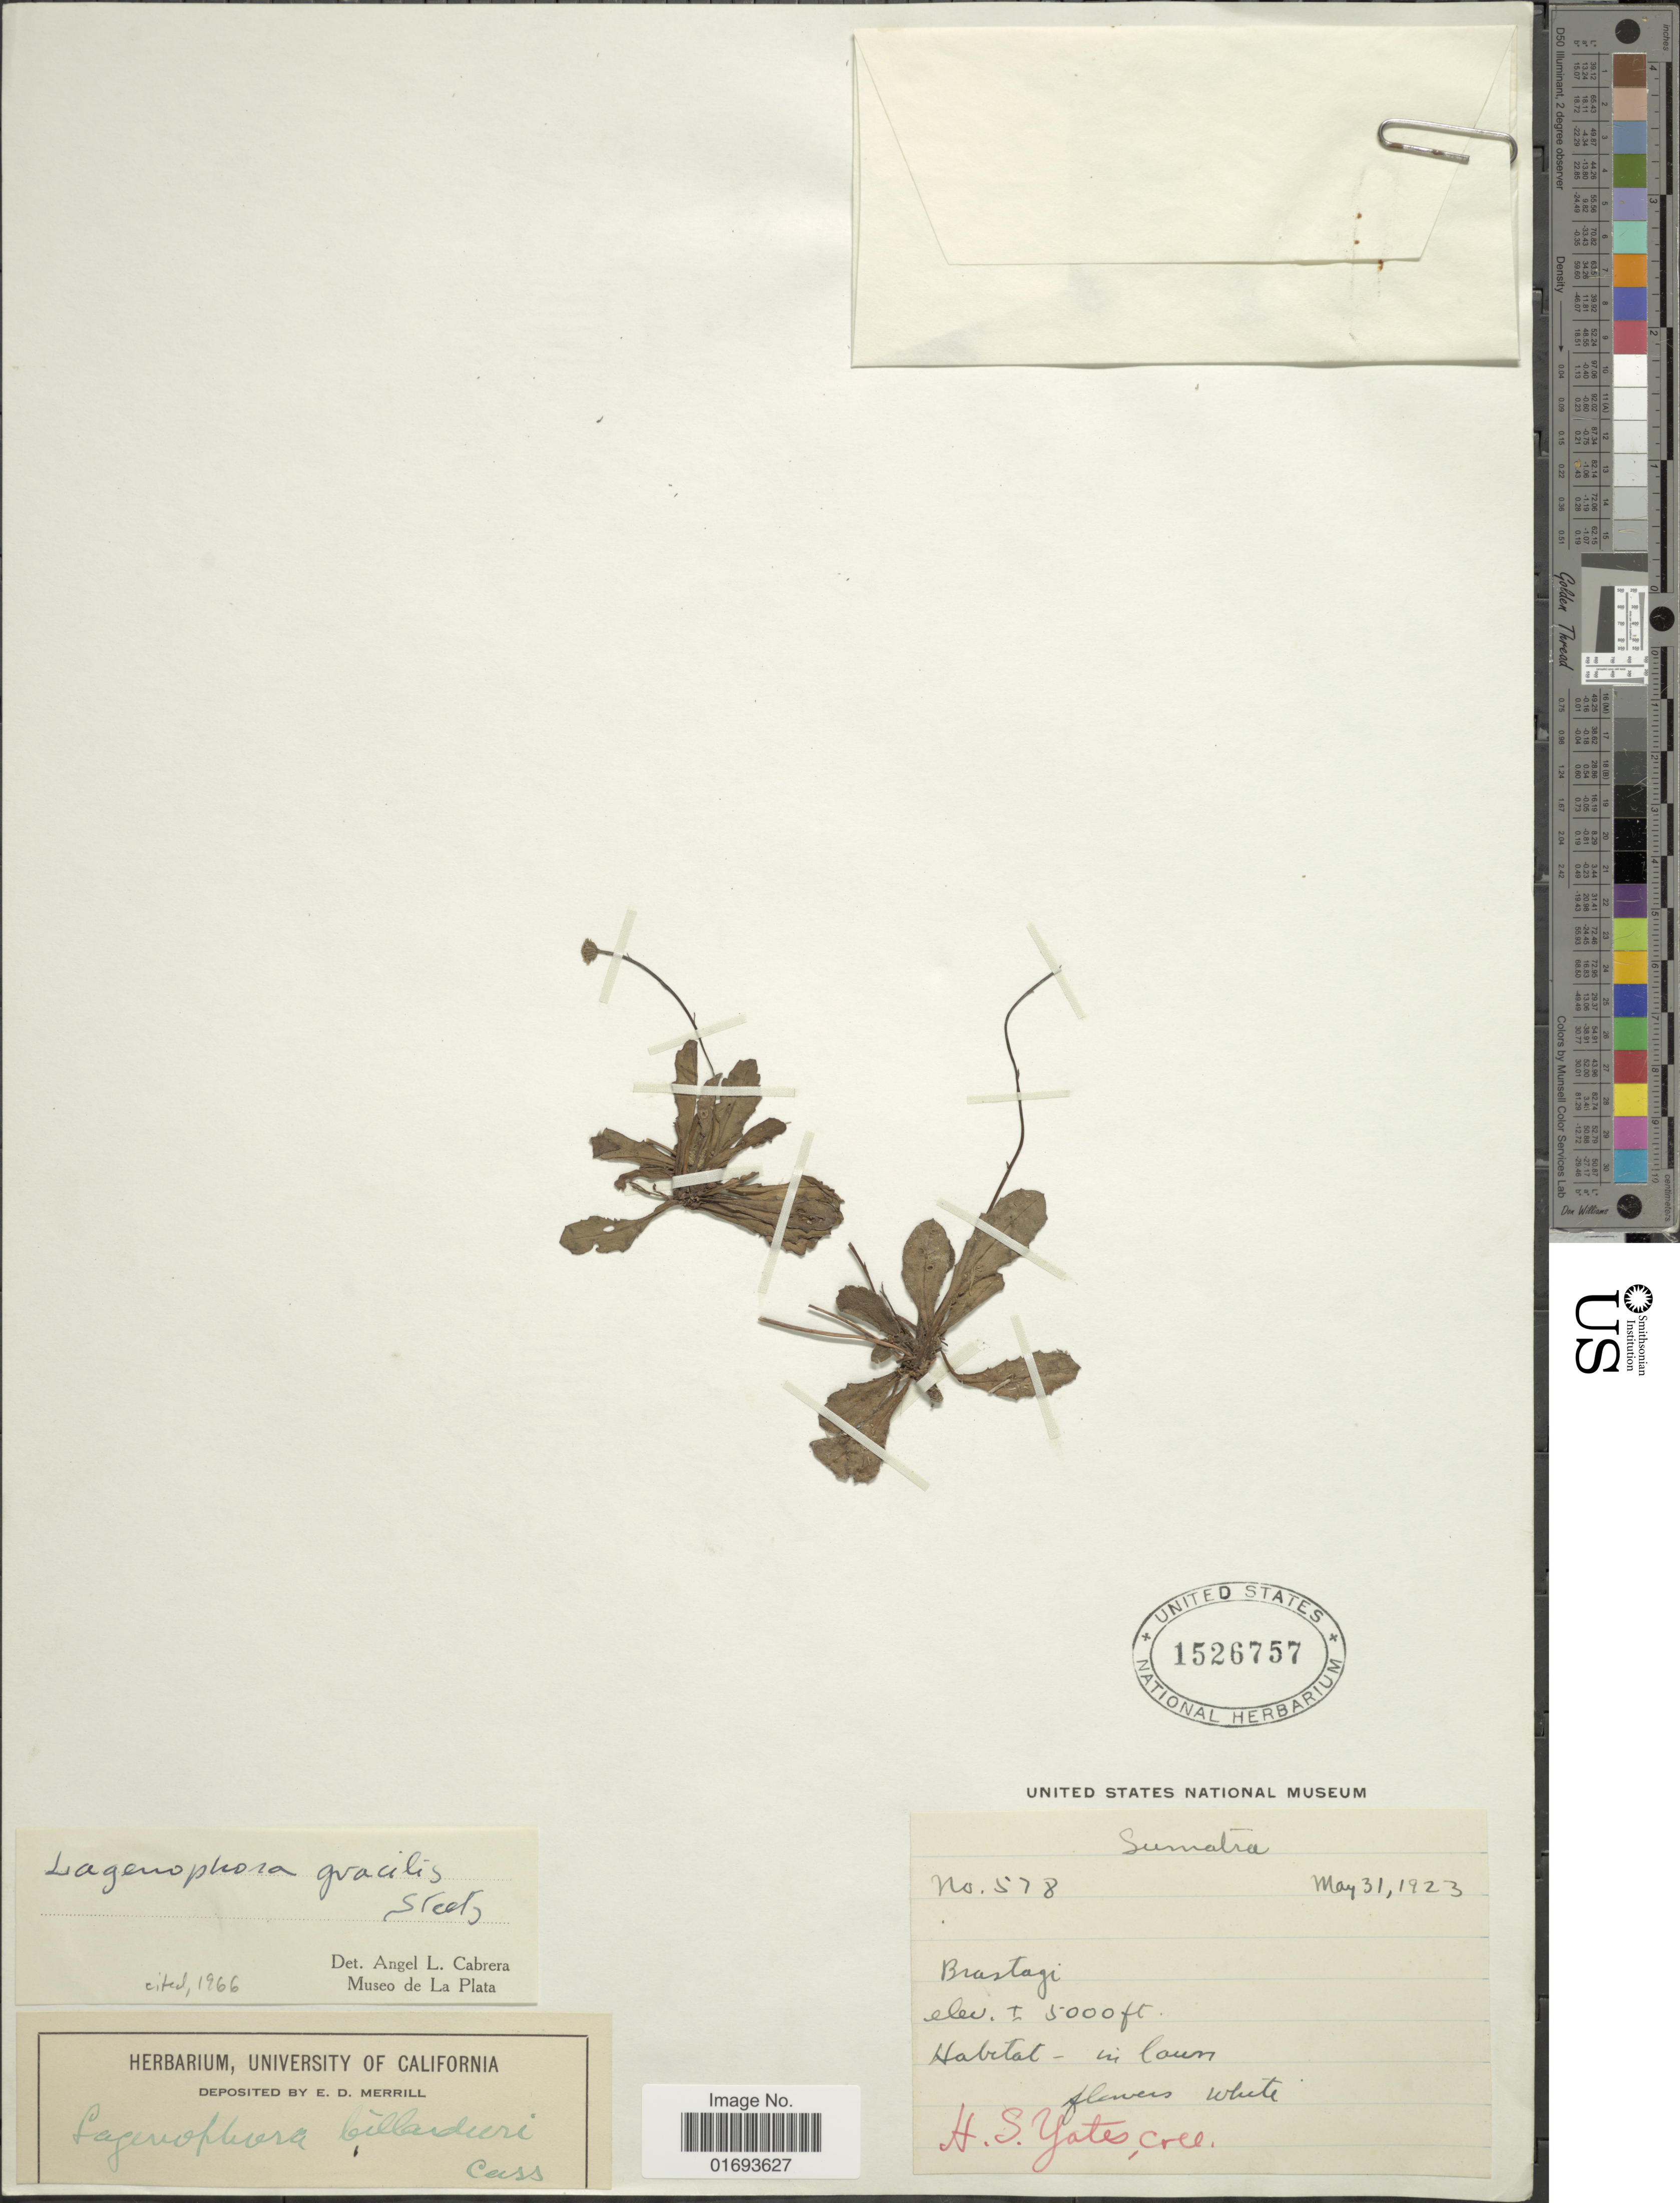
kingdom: Plantae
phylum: Tracheophyta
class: Magnoliopsida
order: Asterales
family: Asteraceae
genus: Lagenophora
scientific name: Lagenophora sublyrata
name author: (Cass.) A.R. Bean & Jian Wang ter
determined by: Wagner, W. L., (BOT), Smithsonian Institution - National Museum of Natural History (UNITED STATES)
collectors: H. S. Yates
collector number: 578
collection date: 1923-05-31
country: Indonesia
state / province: Sumatra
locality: Sumatra. Brastagi. [interpreted]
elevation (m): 1524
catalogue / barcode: US 1526757